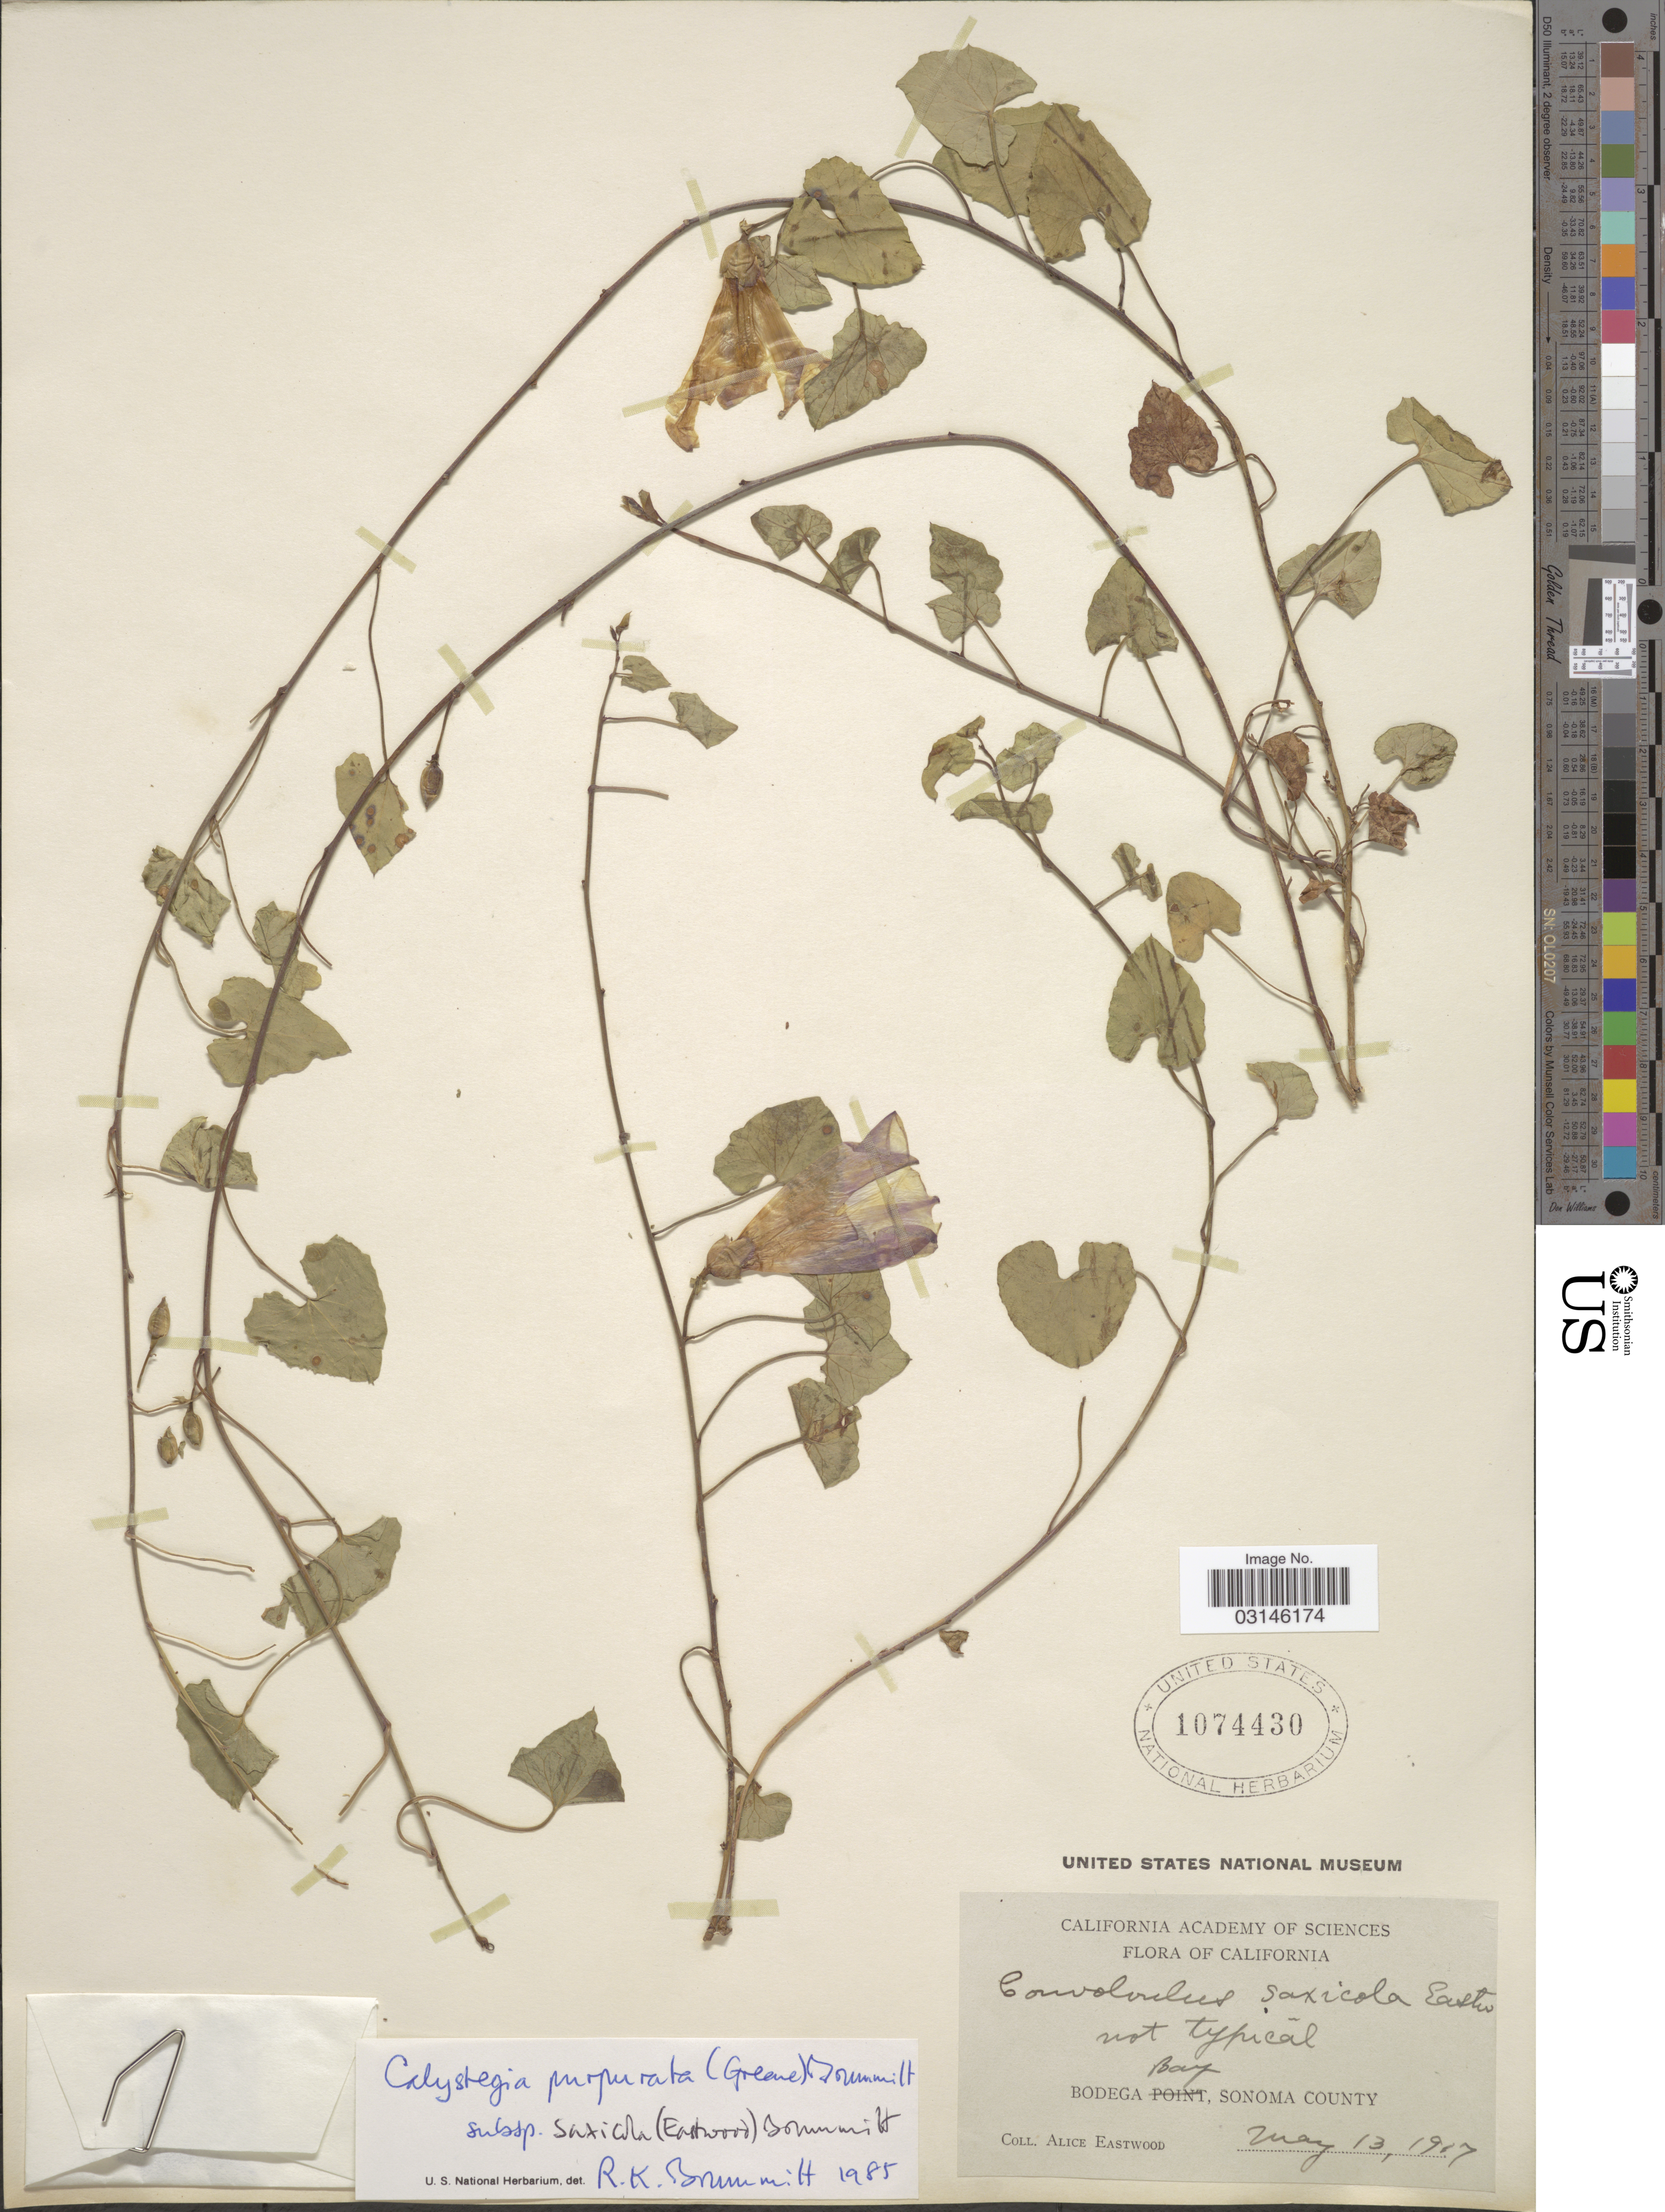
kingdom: Plantae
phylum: Tracheophyta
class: Magnoliopsida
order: Solanales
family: Convolvulaceae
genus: Calystegia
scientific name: Calystegia purpurata subsp. saxicola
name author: (Eastw.) Brummitt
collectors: A. Eastwood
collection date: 1917-05-13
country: United States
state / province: California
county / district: Sonoma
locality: Bodega Bay, Sonoma County.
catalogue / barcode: US 1074430